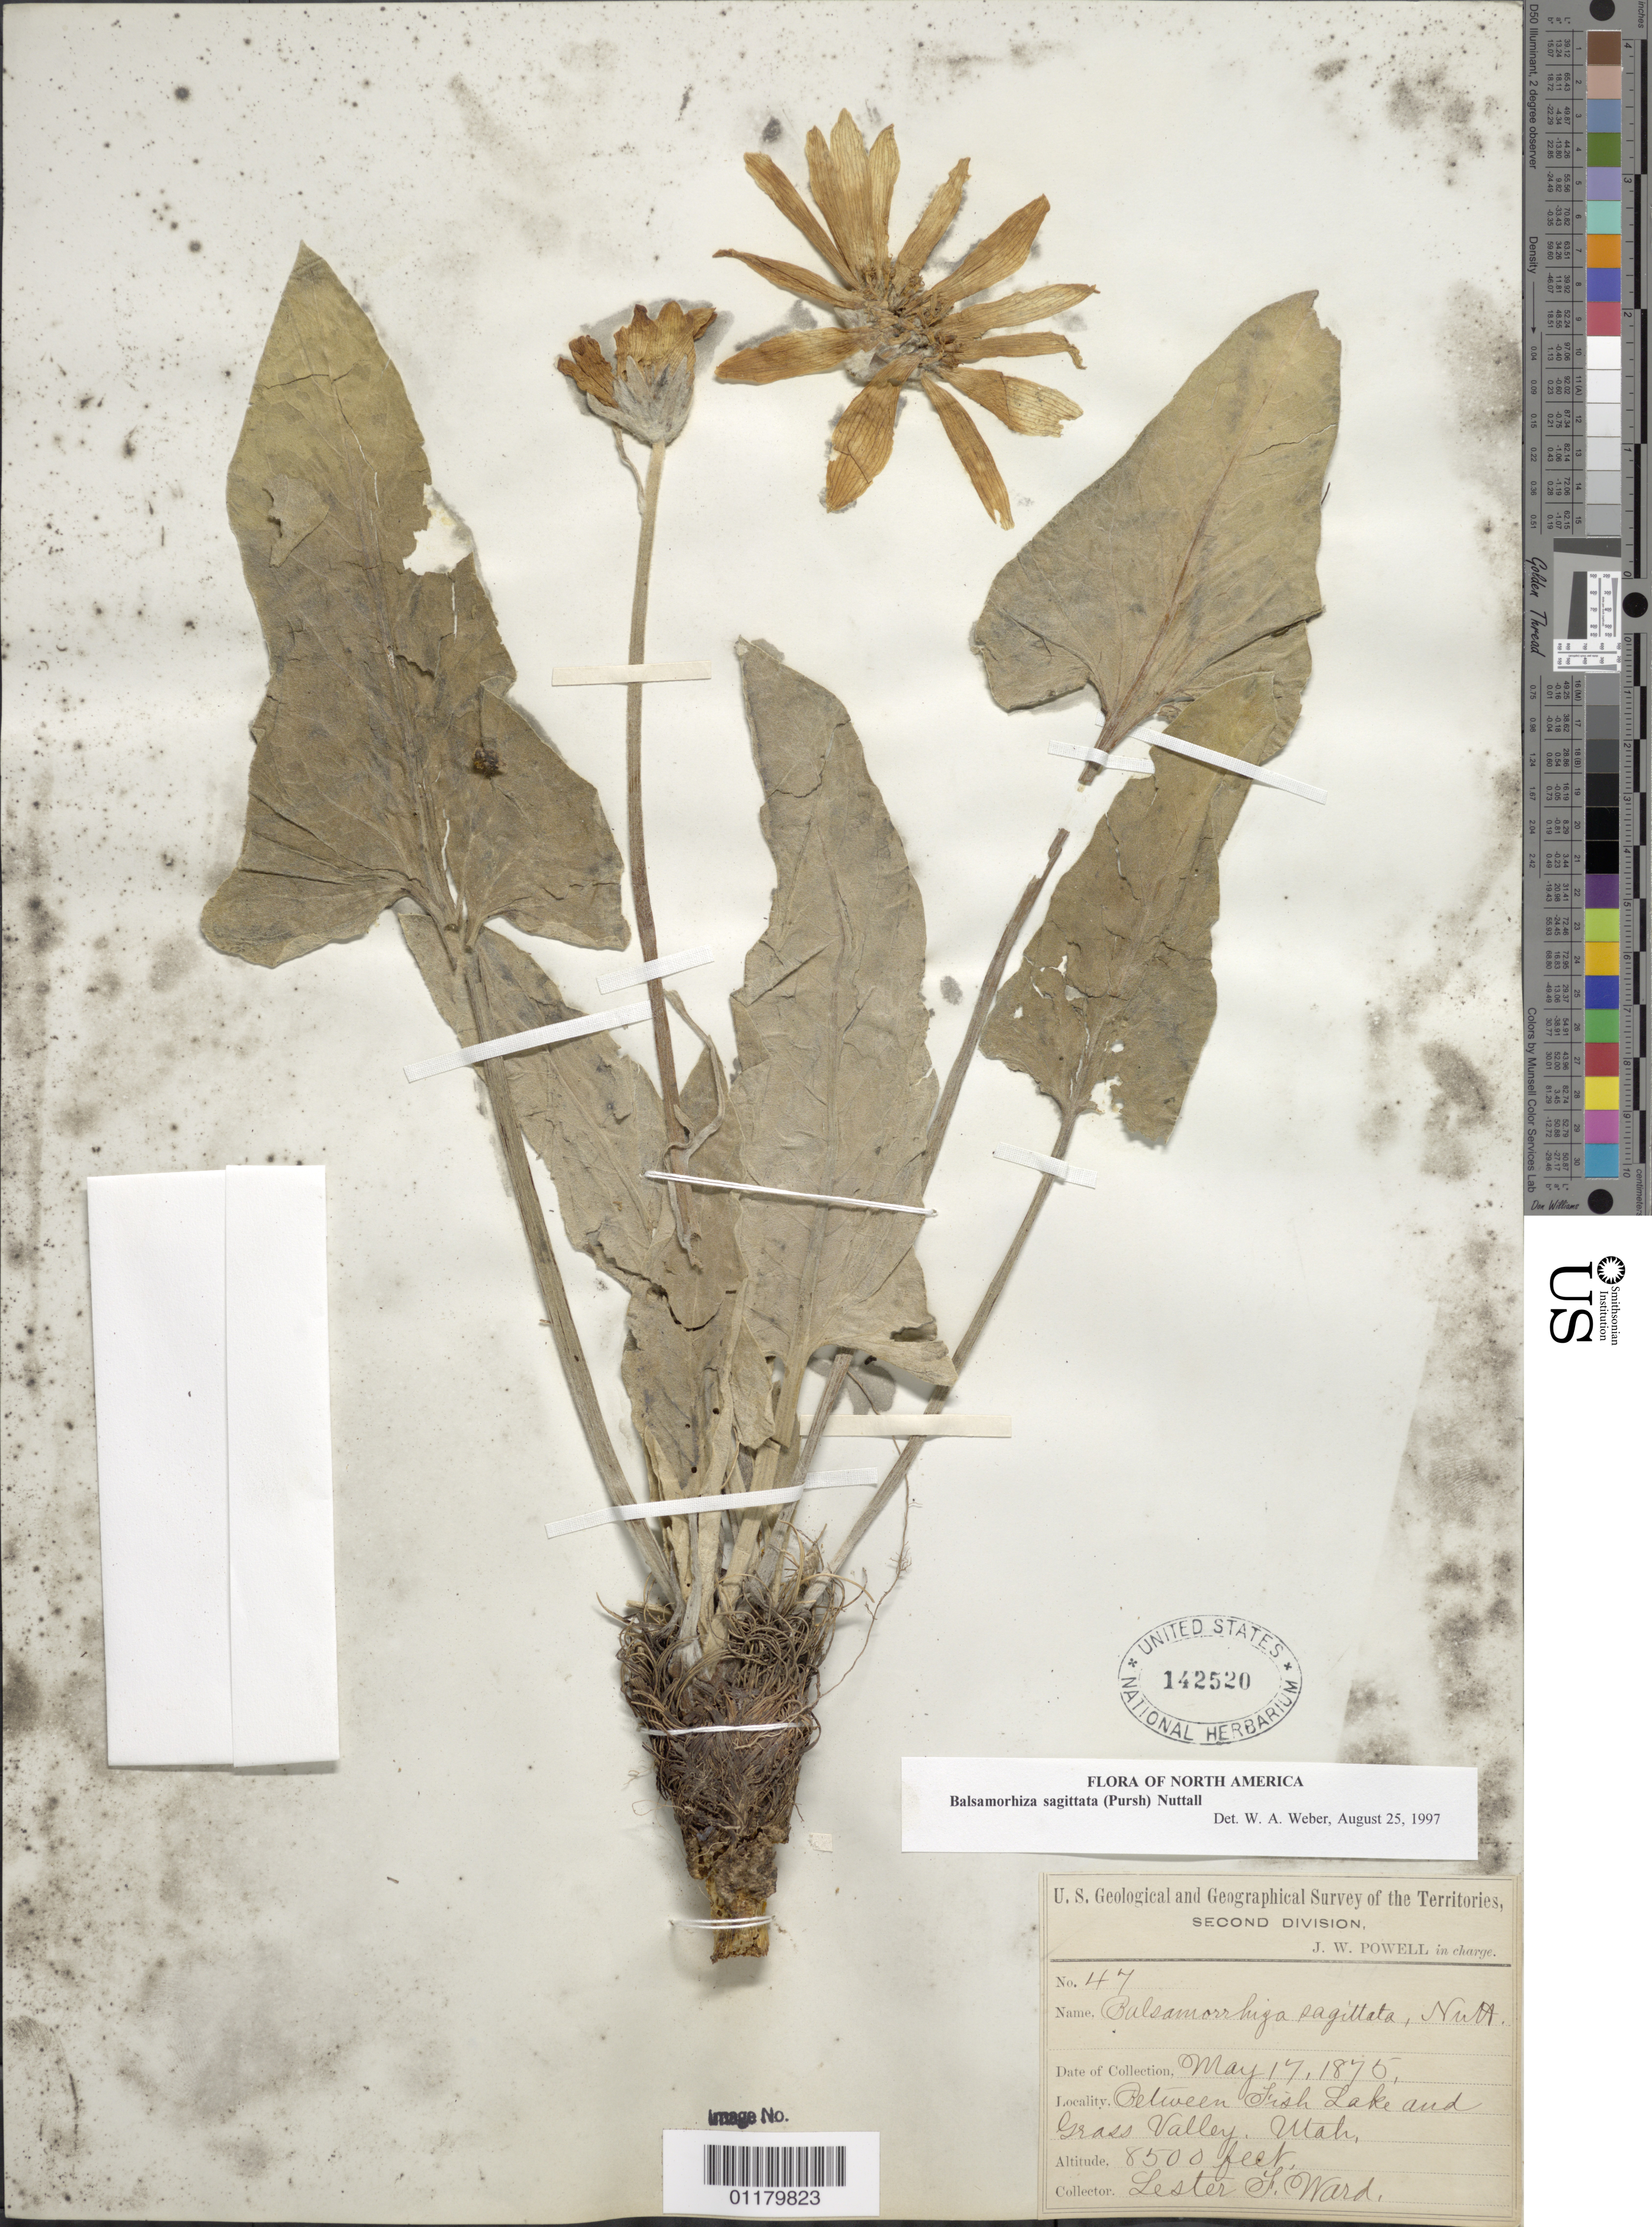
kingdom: Plantae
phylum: Tracheophyta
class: Magnoliopsida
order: Asterales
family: Asteraceae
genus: Balsamorhiza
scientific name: Balsamorhiza sagittata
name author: (Pursh) Nutt.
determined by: Weber, W. A.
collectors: L. F. Ward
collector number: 47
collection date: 1875-05-17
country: United States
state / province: Utah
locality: between Fish Lake and Grass Valley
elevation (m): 2591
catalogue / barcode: US 142520